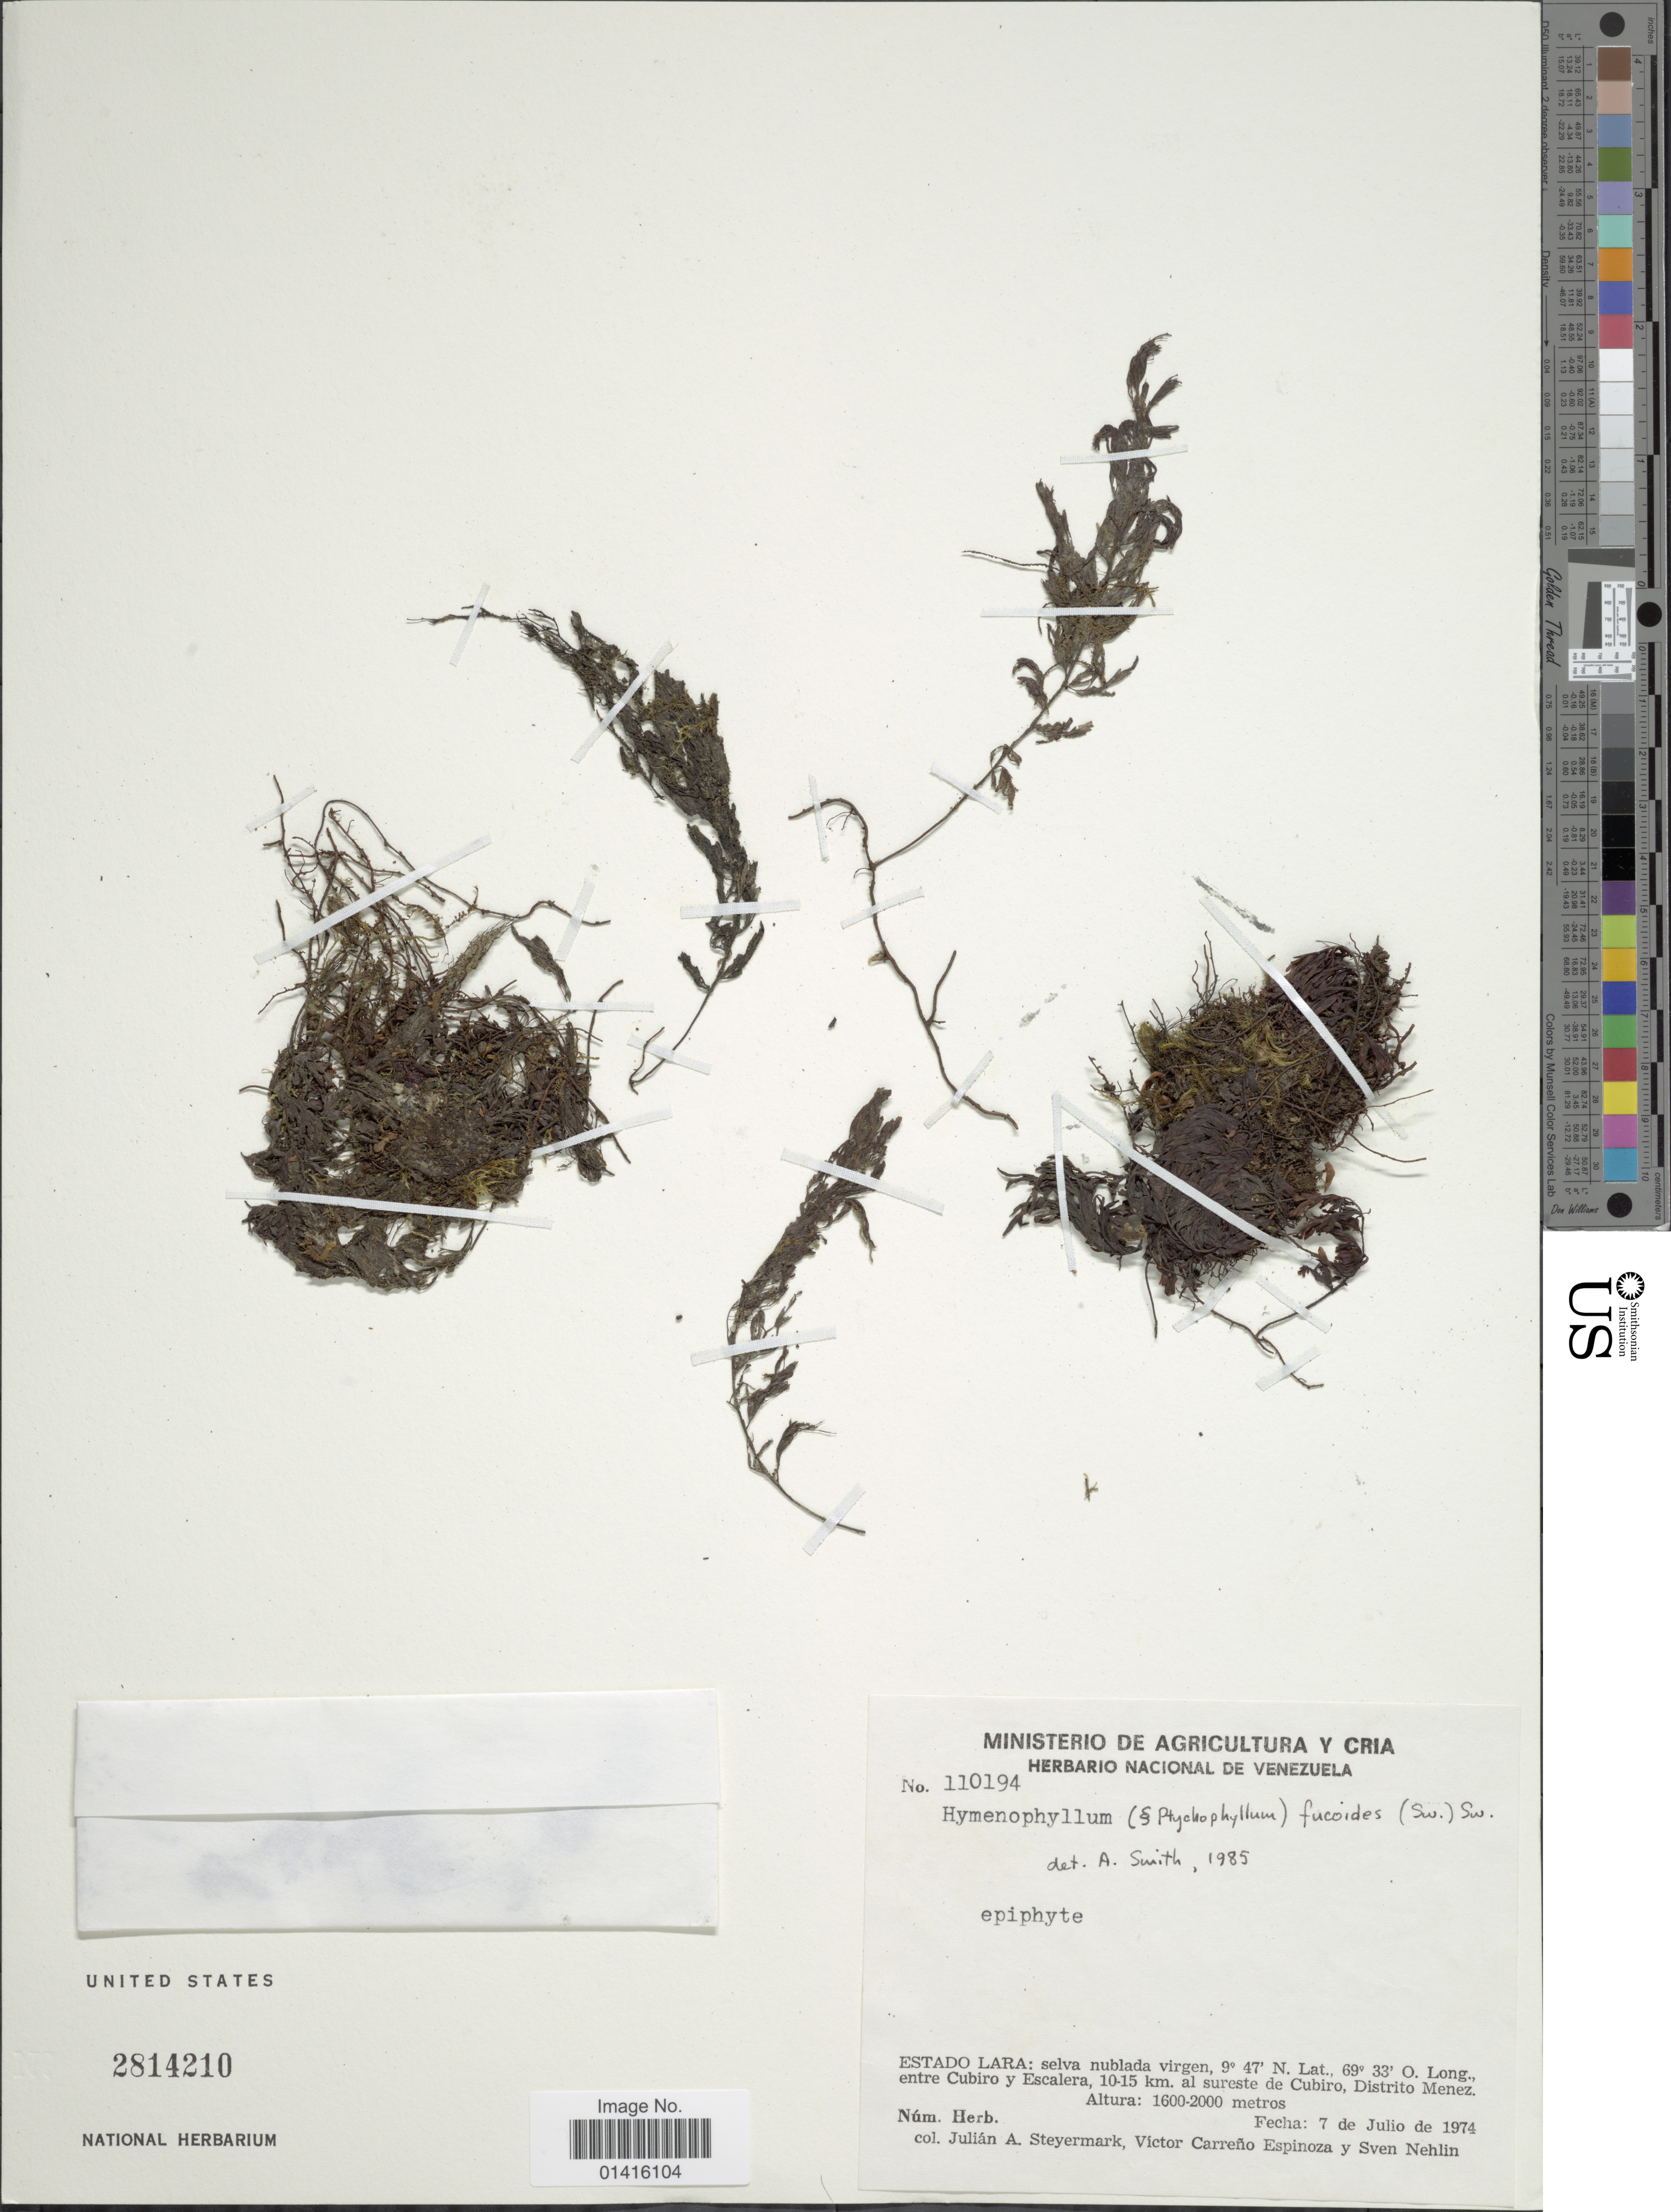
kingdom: Plantae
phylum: Tracheophyta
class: Polypodiopsida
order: Hymenophyllales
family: Hymenophyllaceae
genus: Hymenophyllum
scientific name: Hymenophyllum fucoides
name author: (Sw.) Sw.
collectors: J. Steyermark, V. Espinoza & S. Nehlin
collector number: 110194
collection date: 1974-07-07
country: Venezuela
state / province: Lara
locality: Estado Lara: selva nublada virgen, entre Cubiro y Escalera, 10-15 km al sureste de Cubiro, Distrito Menez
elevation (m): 1600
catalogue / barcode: US 2814210